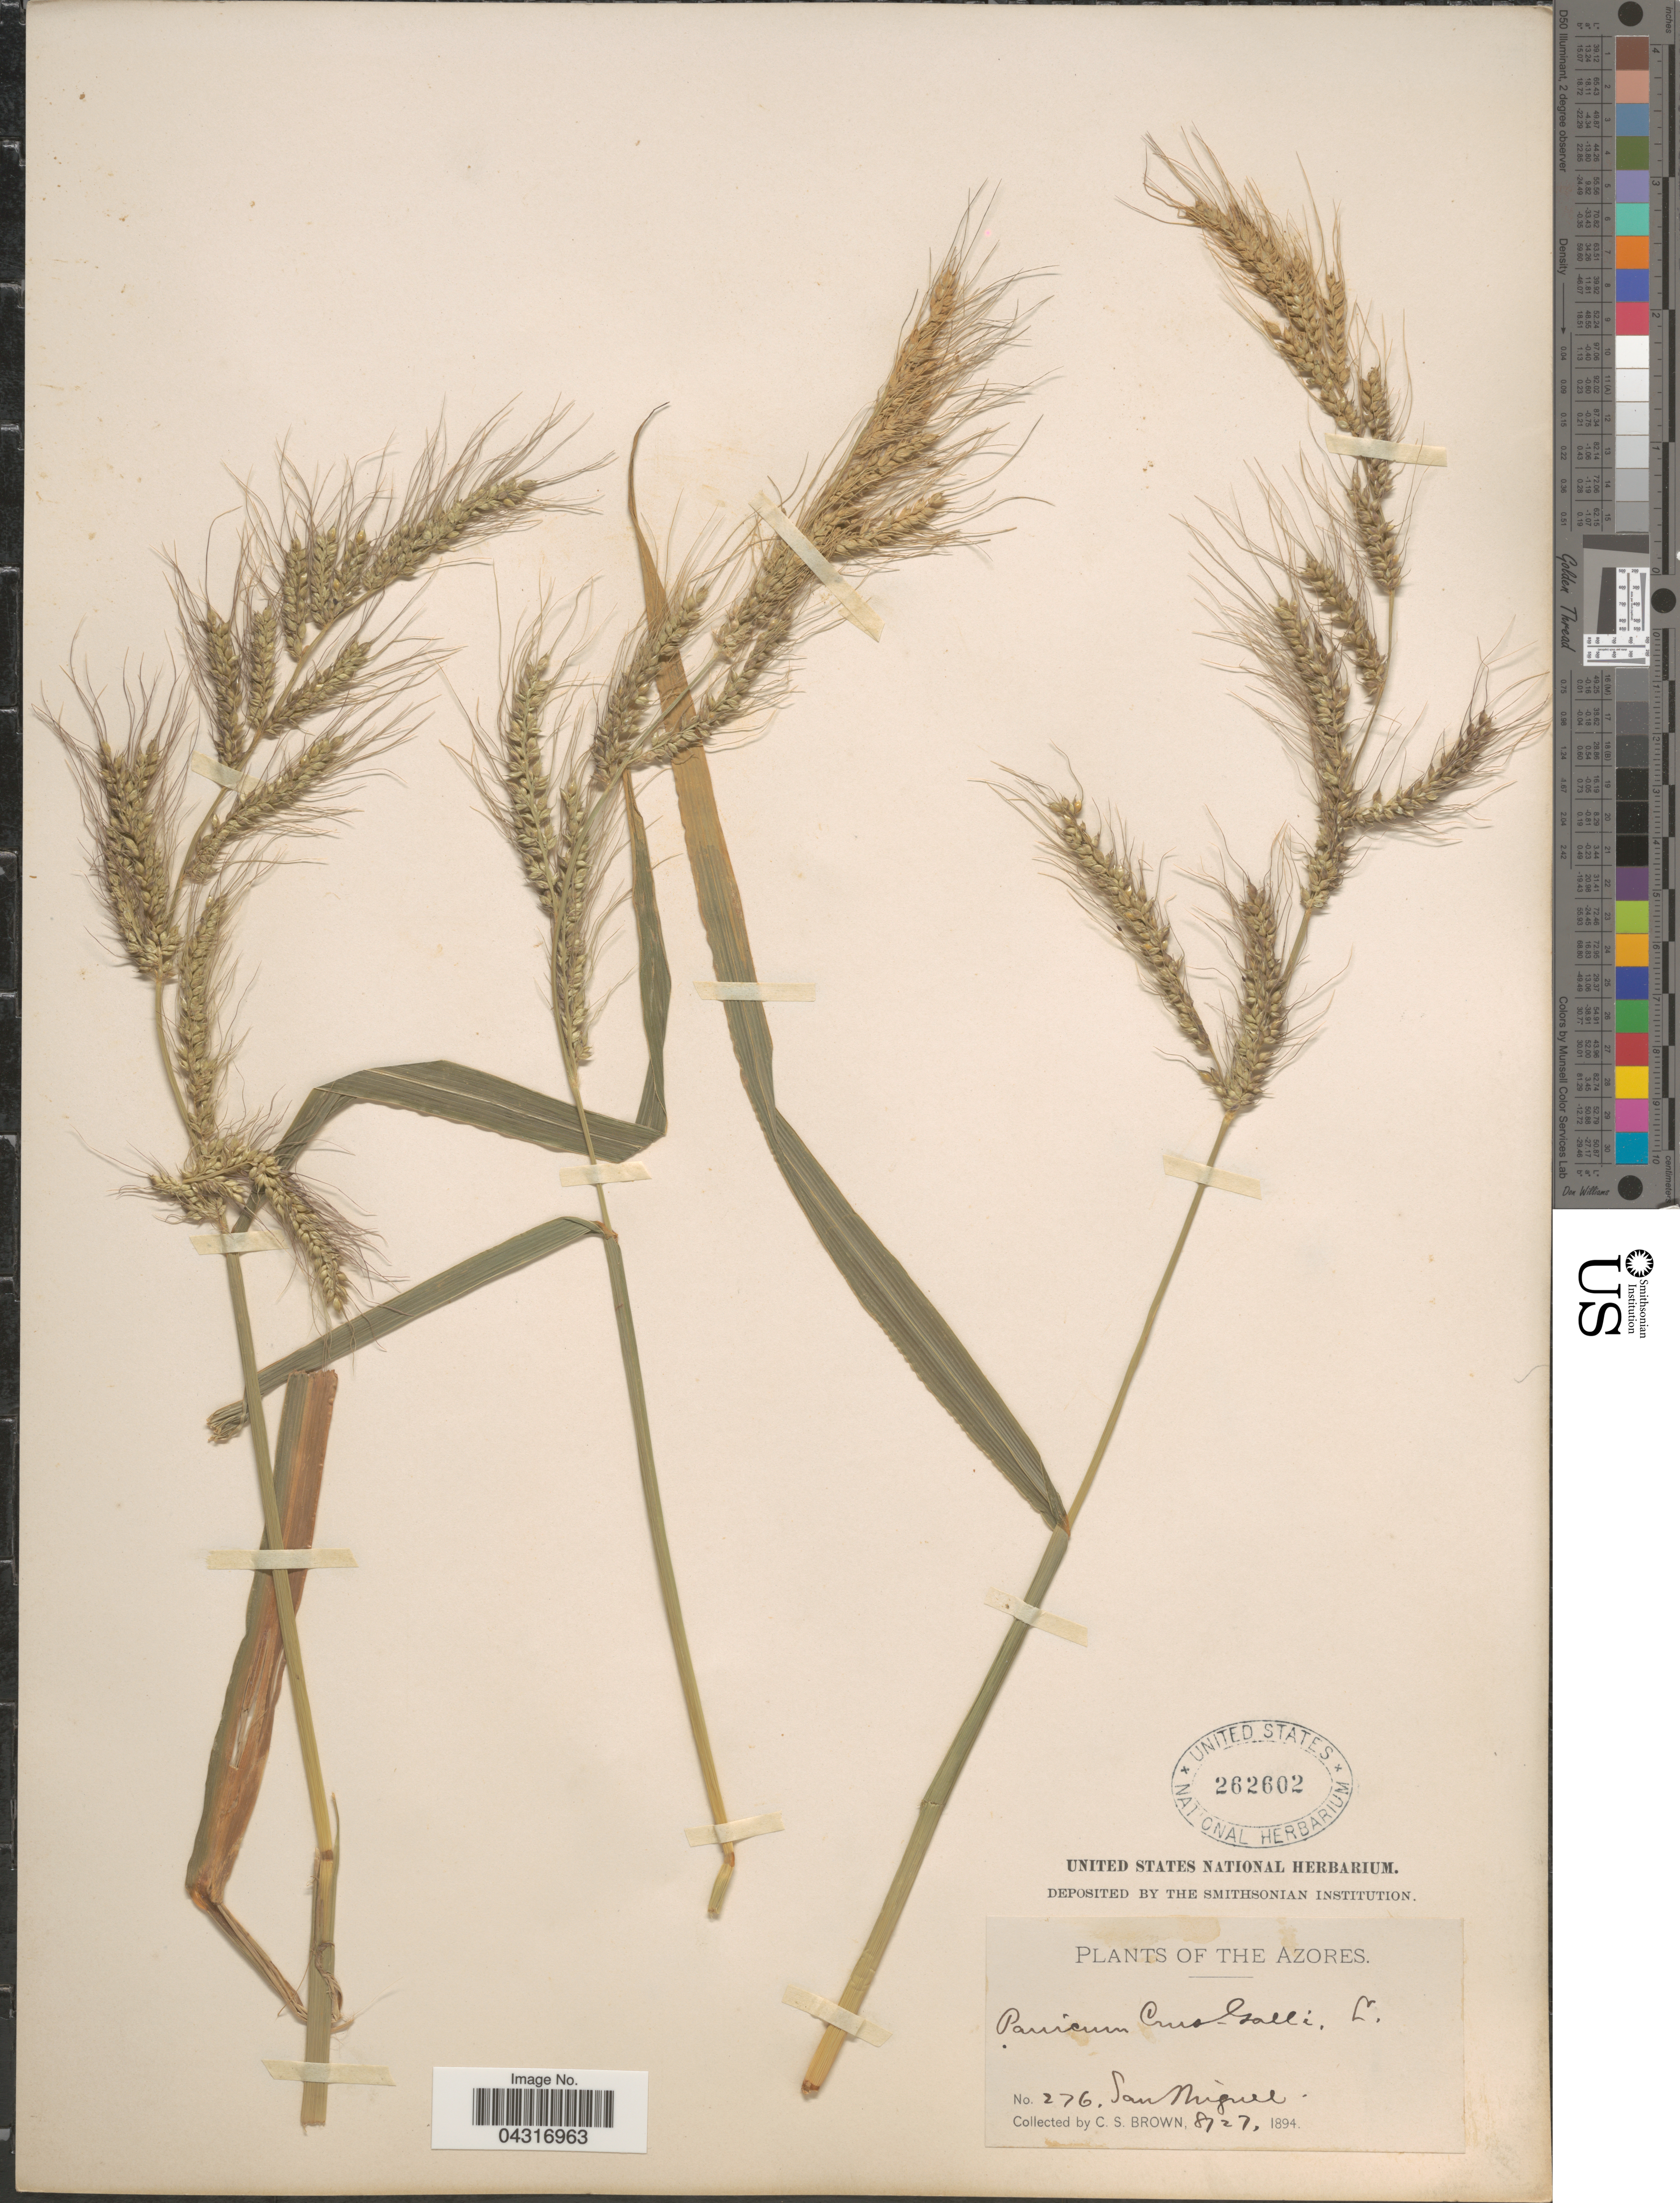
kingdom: Plantae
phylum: Tracheophyta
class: Liliopsida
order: Poales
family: Poaceae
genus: Echinochloa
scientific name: Echinochloa crus-galli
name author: (L.) P. Beauv.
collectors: C. S. Brown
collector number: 276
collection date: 1894-08-27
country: Portugal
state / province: Azores (Aut. Reg.)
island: São Miguel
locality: The Azores. San Migue.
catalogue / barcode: US 262602